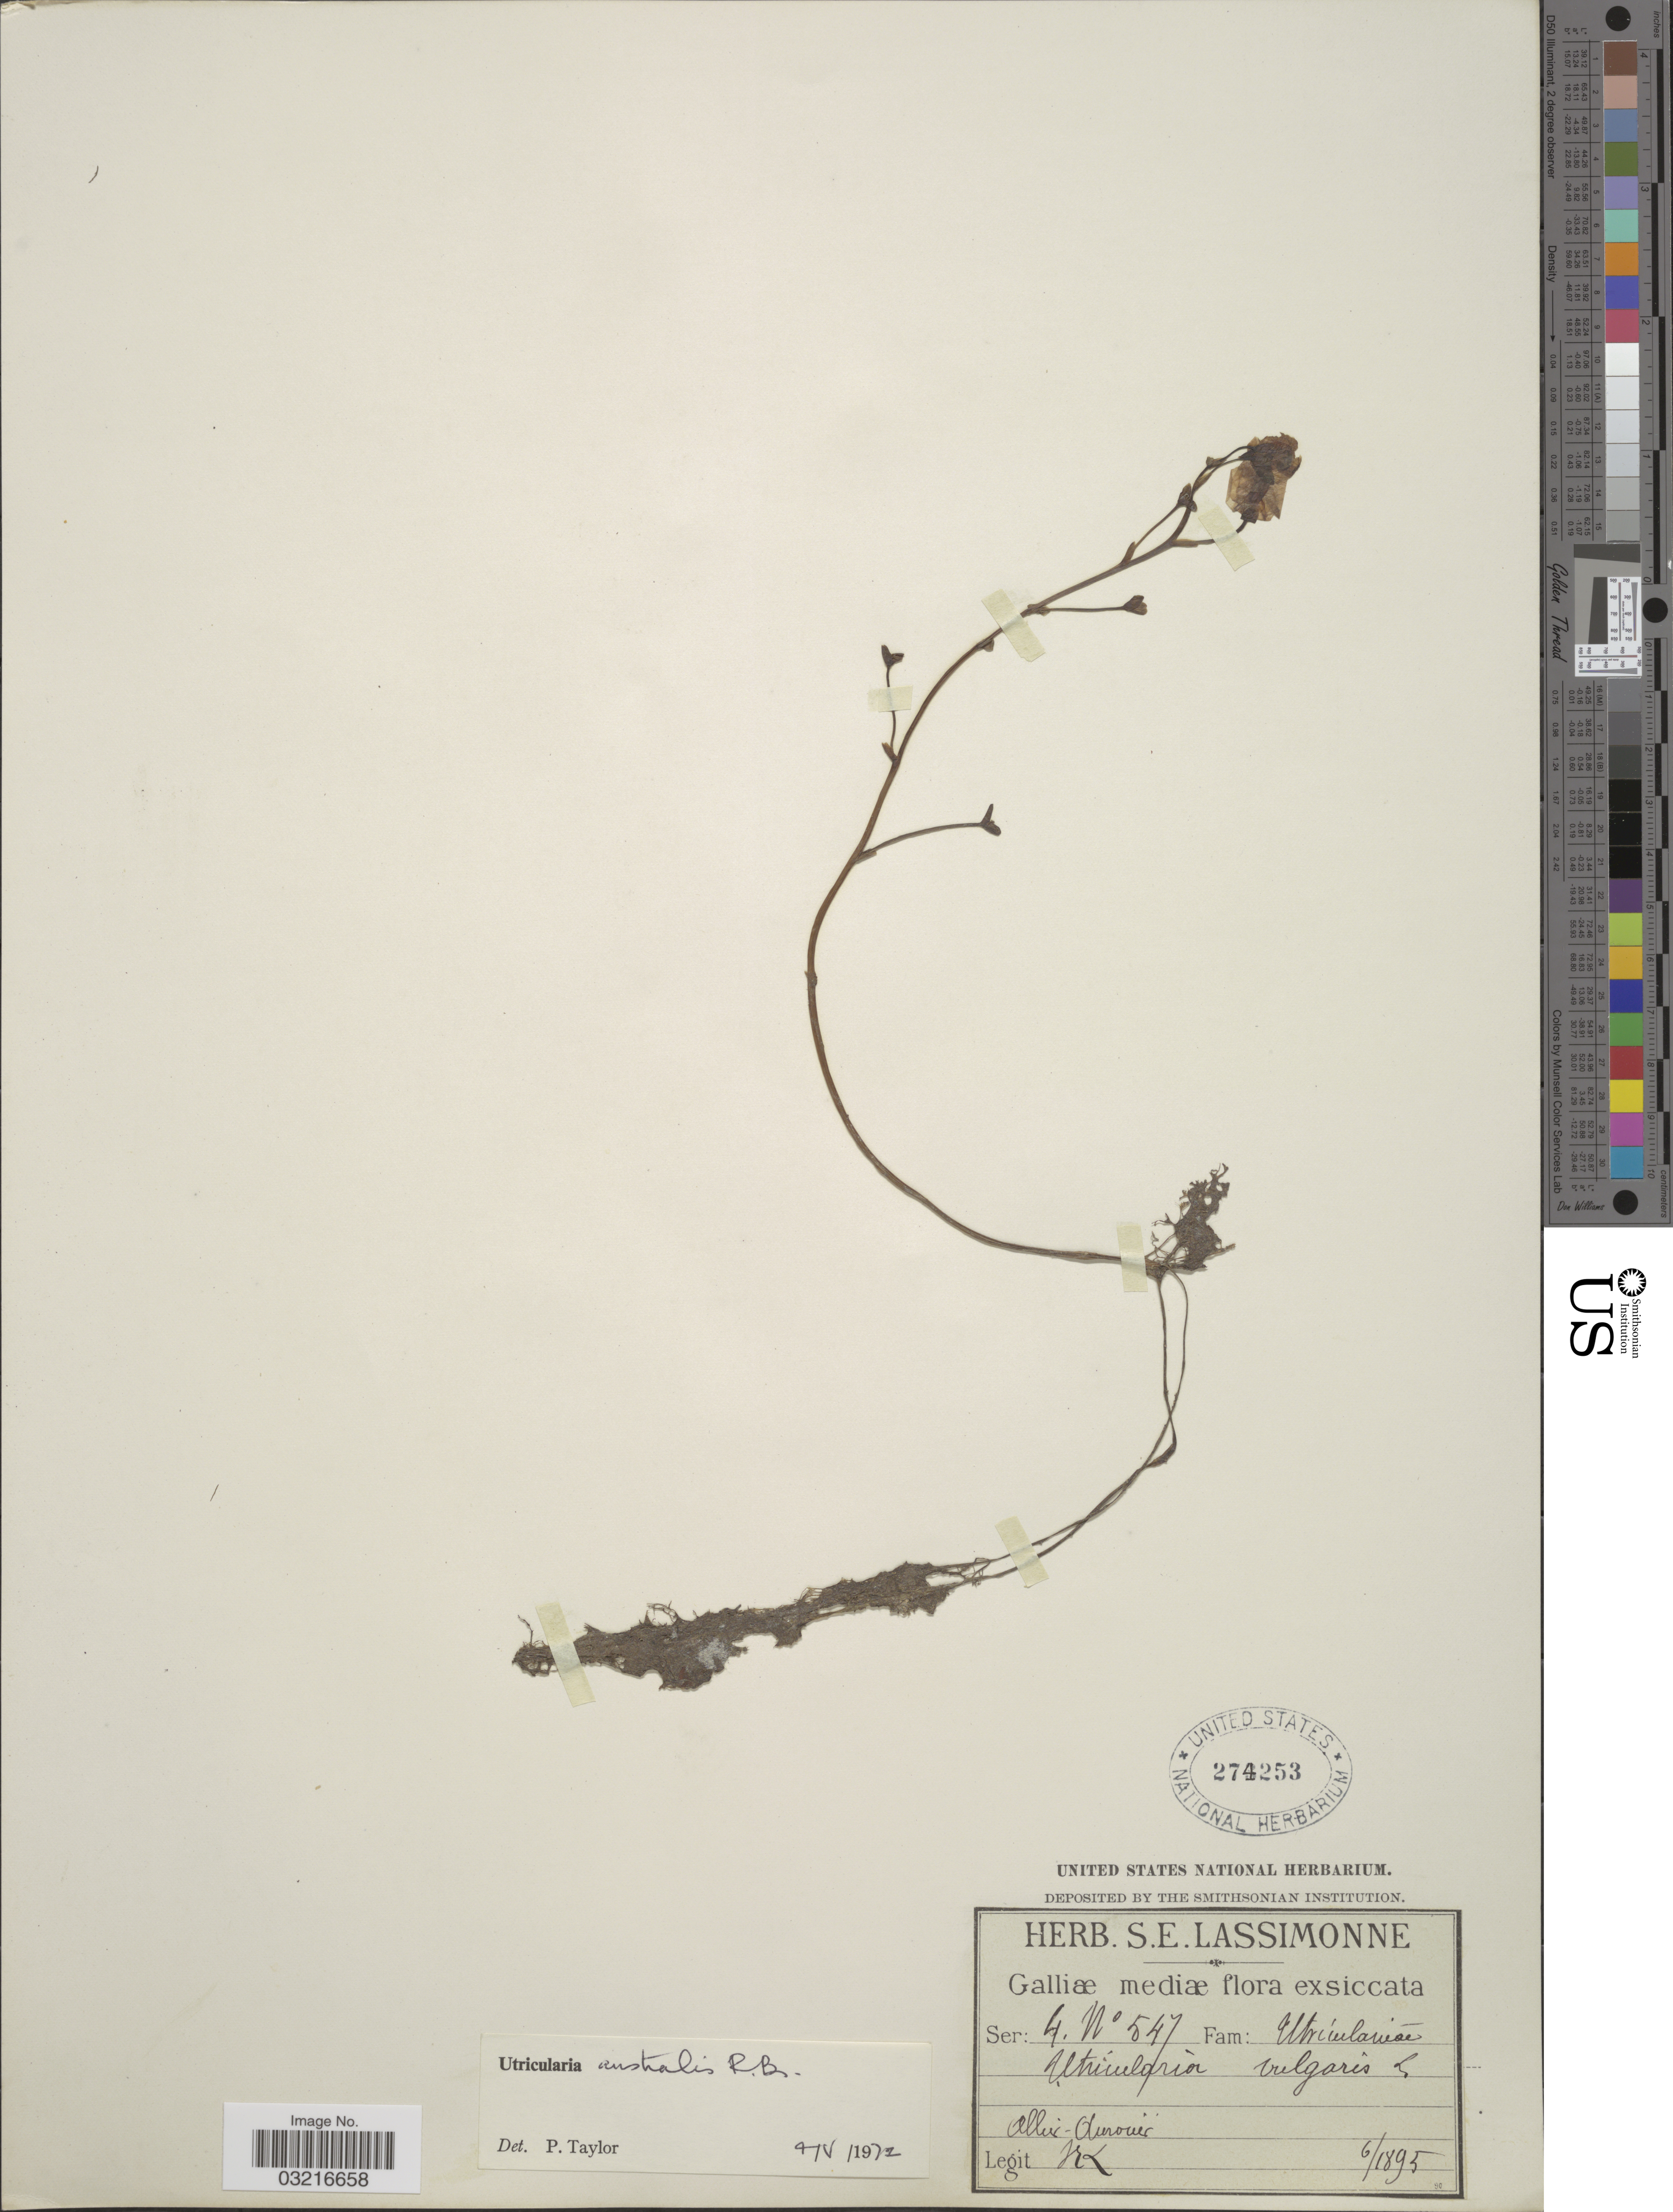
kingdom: Plantae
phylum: Tracheophyta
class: Magnoliopsida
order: Lamiales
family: Lentibulariaceae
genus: Utricularia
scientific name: Utricularia vulgaris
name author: L.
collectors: S. Lassimonne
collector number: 547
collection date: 1895-06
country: France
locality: Galliæ mediæ, Allier-Aurouer.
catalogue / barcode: US 274253